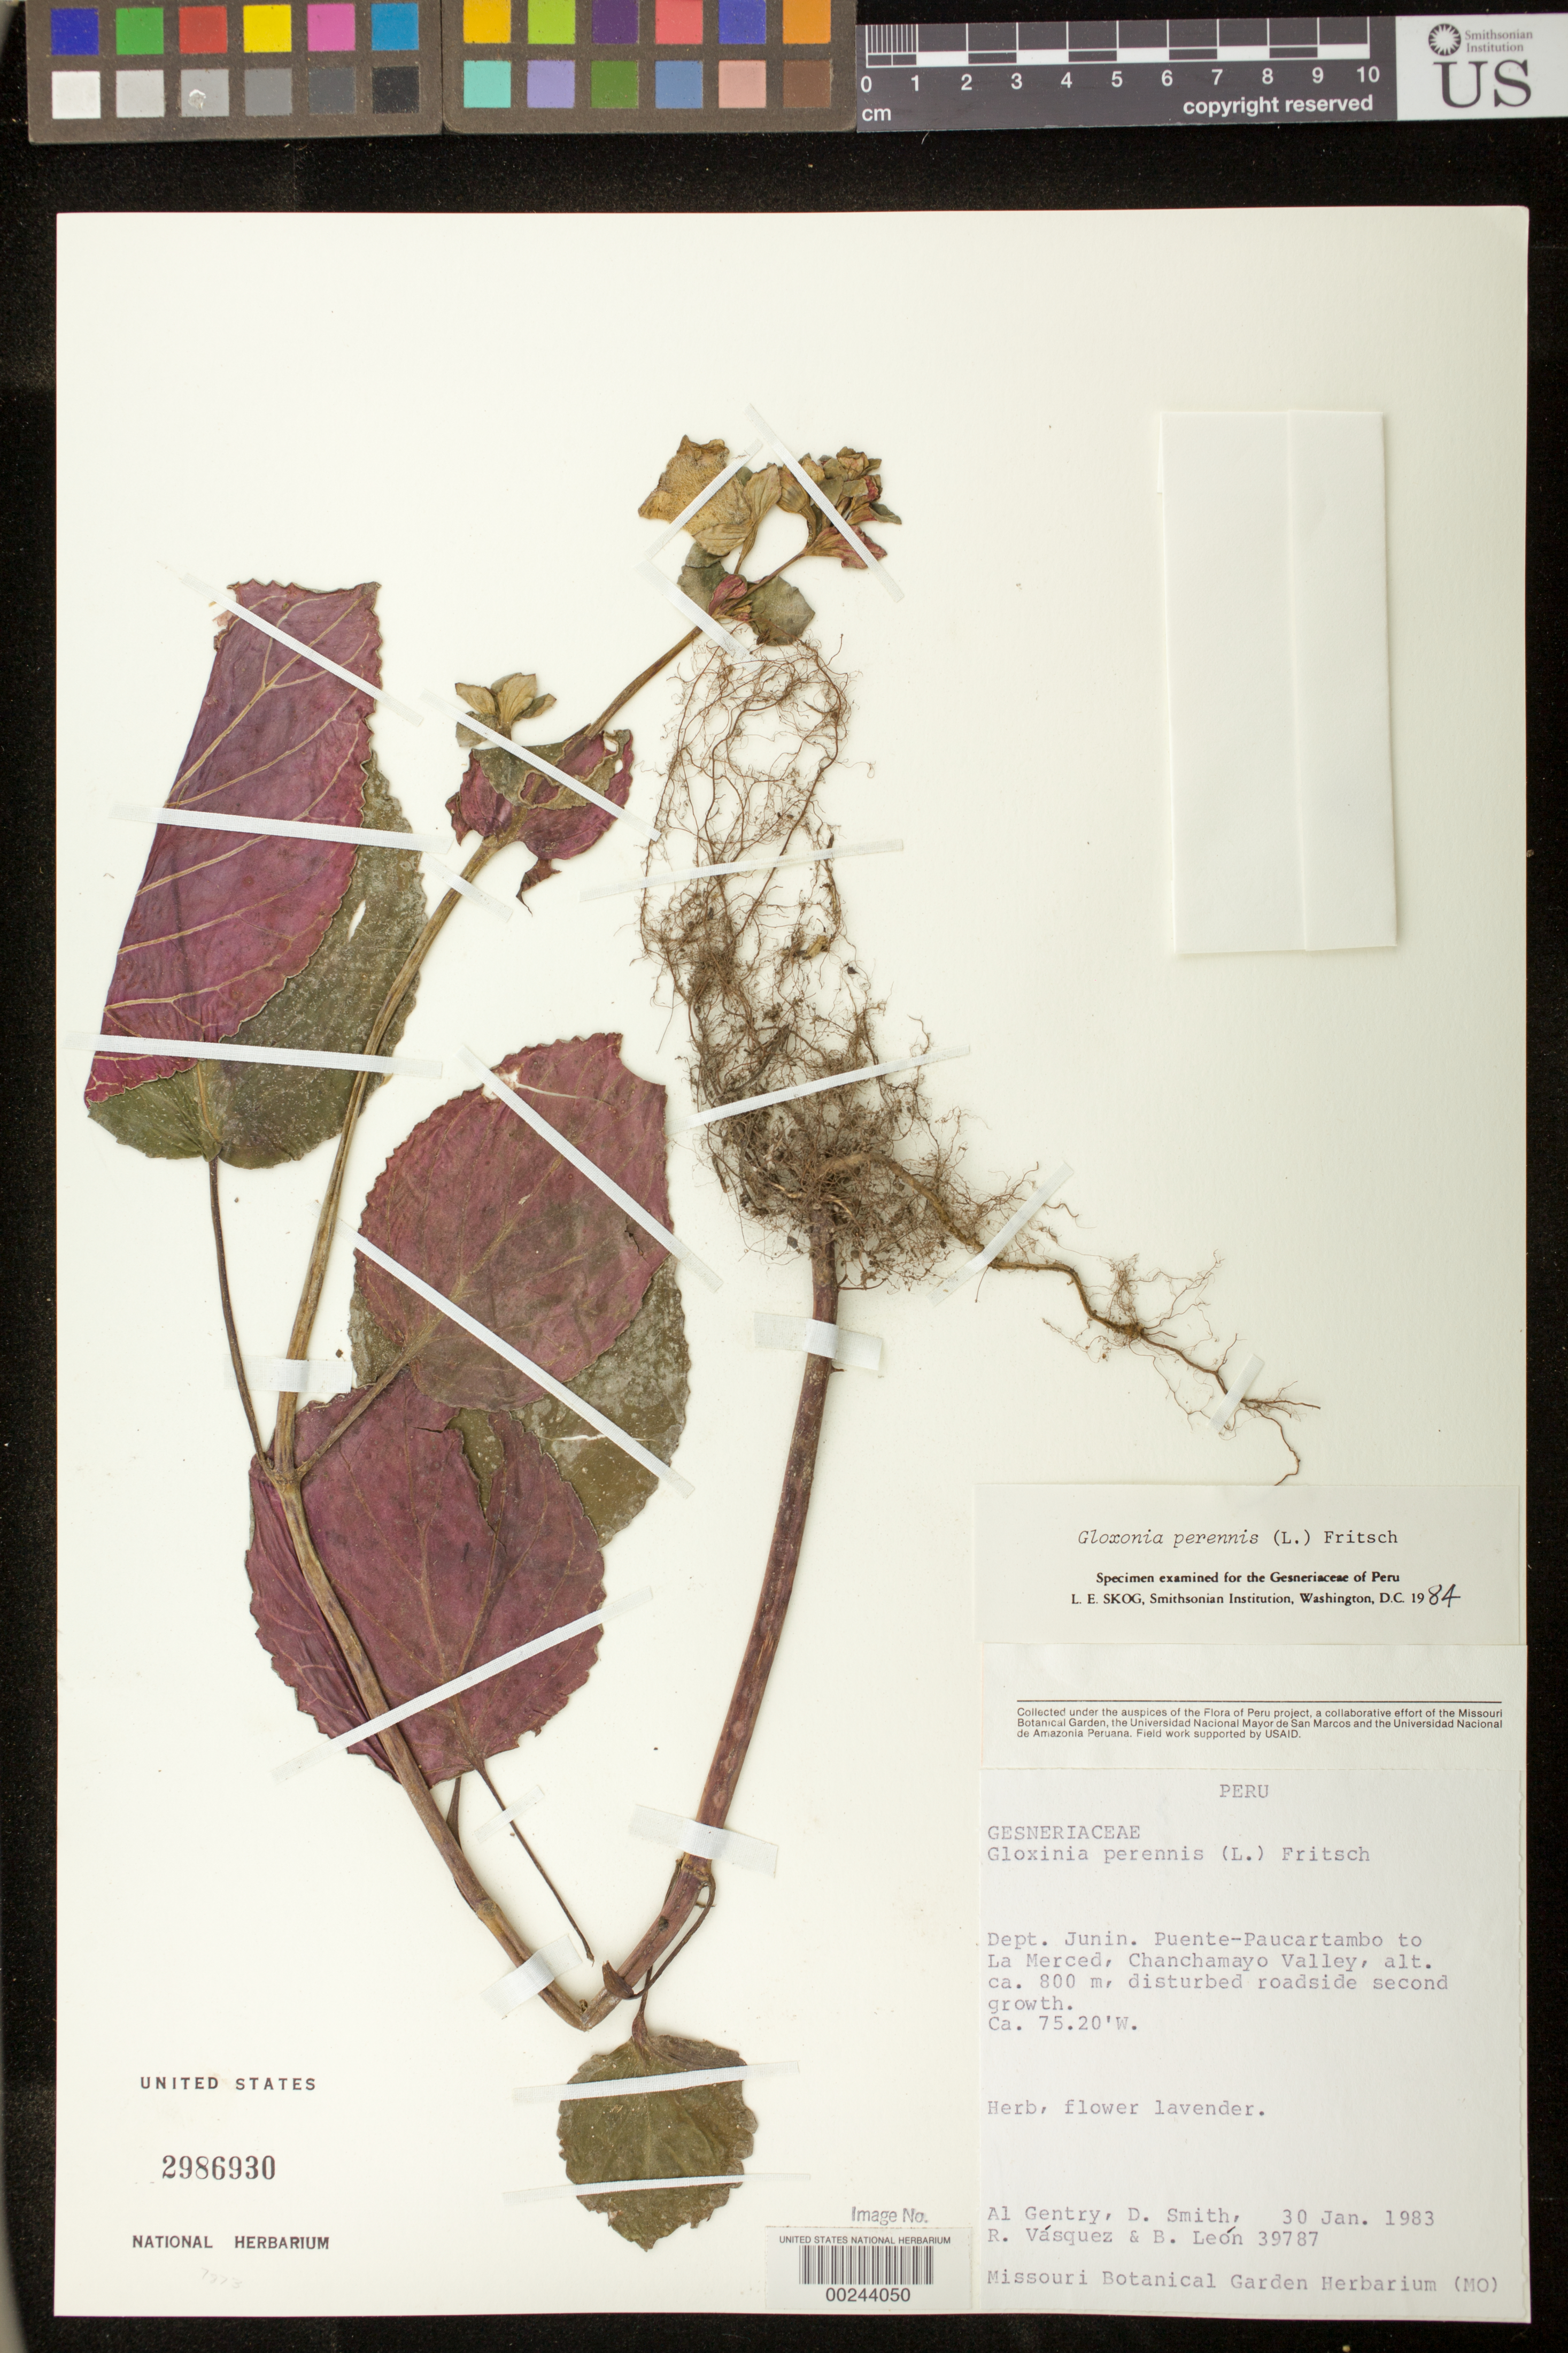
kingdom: Plantae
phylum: Tracheophyta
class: Magnoliopsida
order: Lamiales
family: Gesneriaceae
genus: Gloxinia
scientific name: Gloxinia perennis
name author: (L.) Fritsch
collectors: A. H. Gentry, D. Smith, R. Vásquez & B. De Leon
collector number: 39787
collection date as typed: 30 Jan 1983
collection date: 1983-01-30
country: Peru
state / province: Junín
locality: Puente-Paucartambo to La Merced, Chanchamayo Valley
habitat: Disturbed roadside second growth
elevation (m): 800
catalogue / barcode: US 2986930